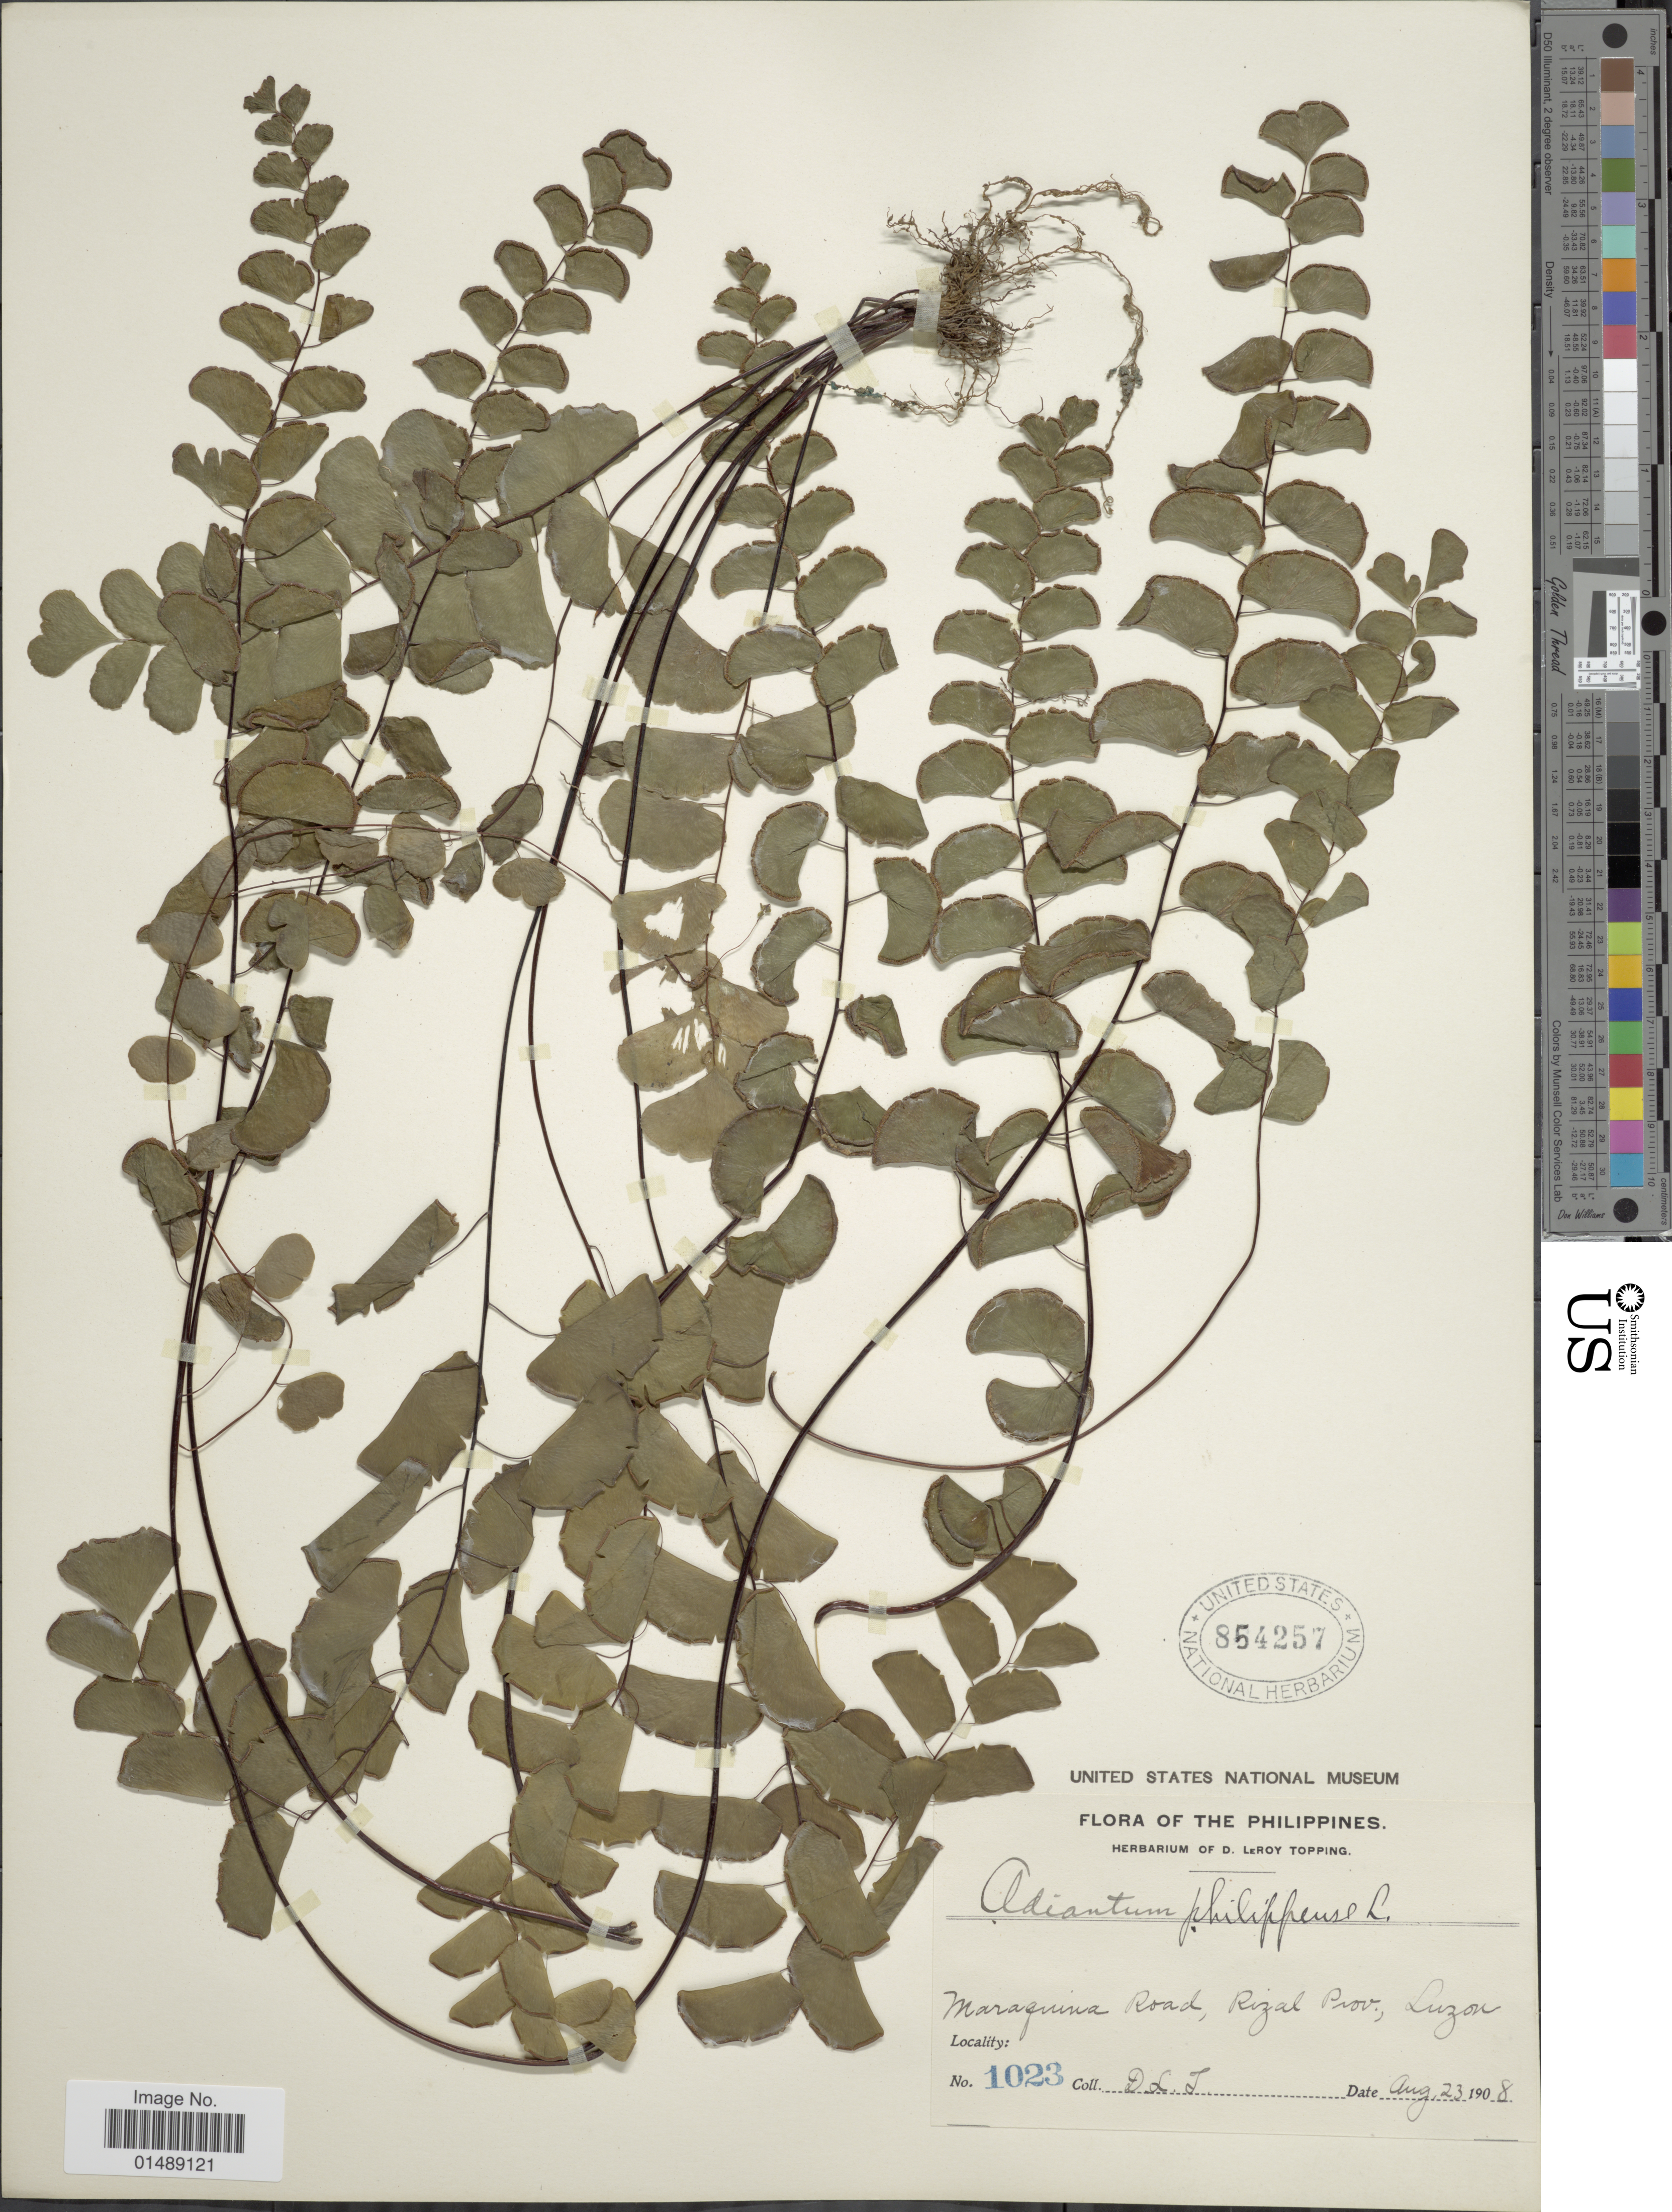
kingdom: Plantae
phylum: Tracheophyta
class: Polypodiopsida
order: Polypodiales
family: Pteridaceae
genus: Adiantum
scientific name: Adiantum philippense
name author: L.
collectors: D. L. Topping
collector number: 1023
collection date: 1908-08-23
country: Philippines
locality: Maraguina Road, Rizal Prov., Luzon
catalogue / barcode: US 854257